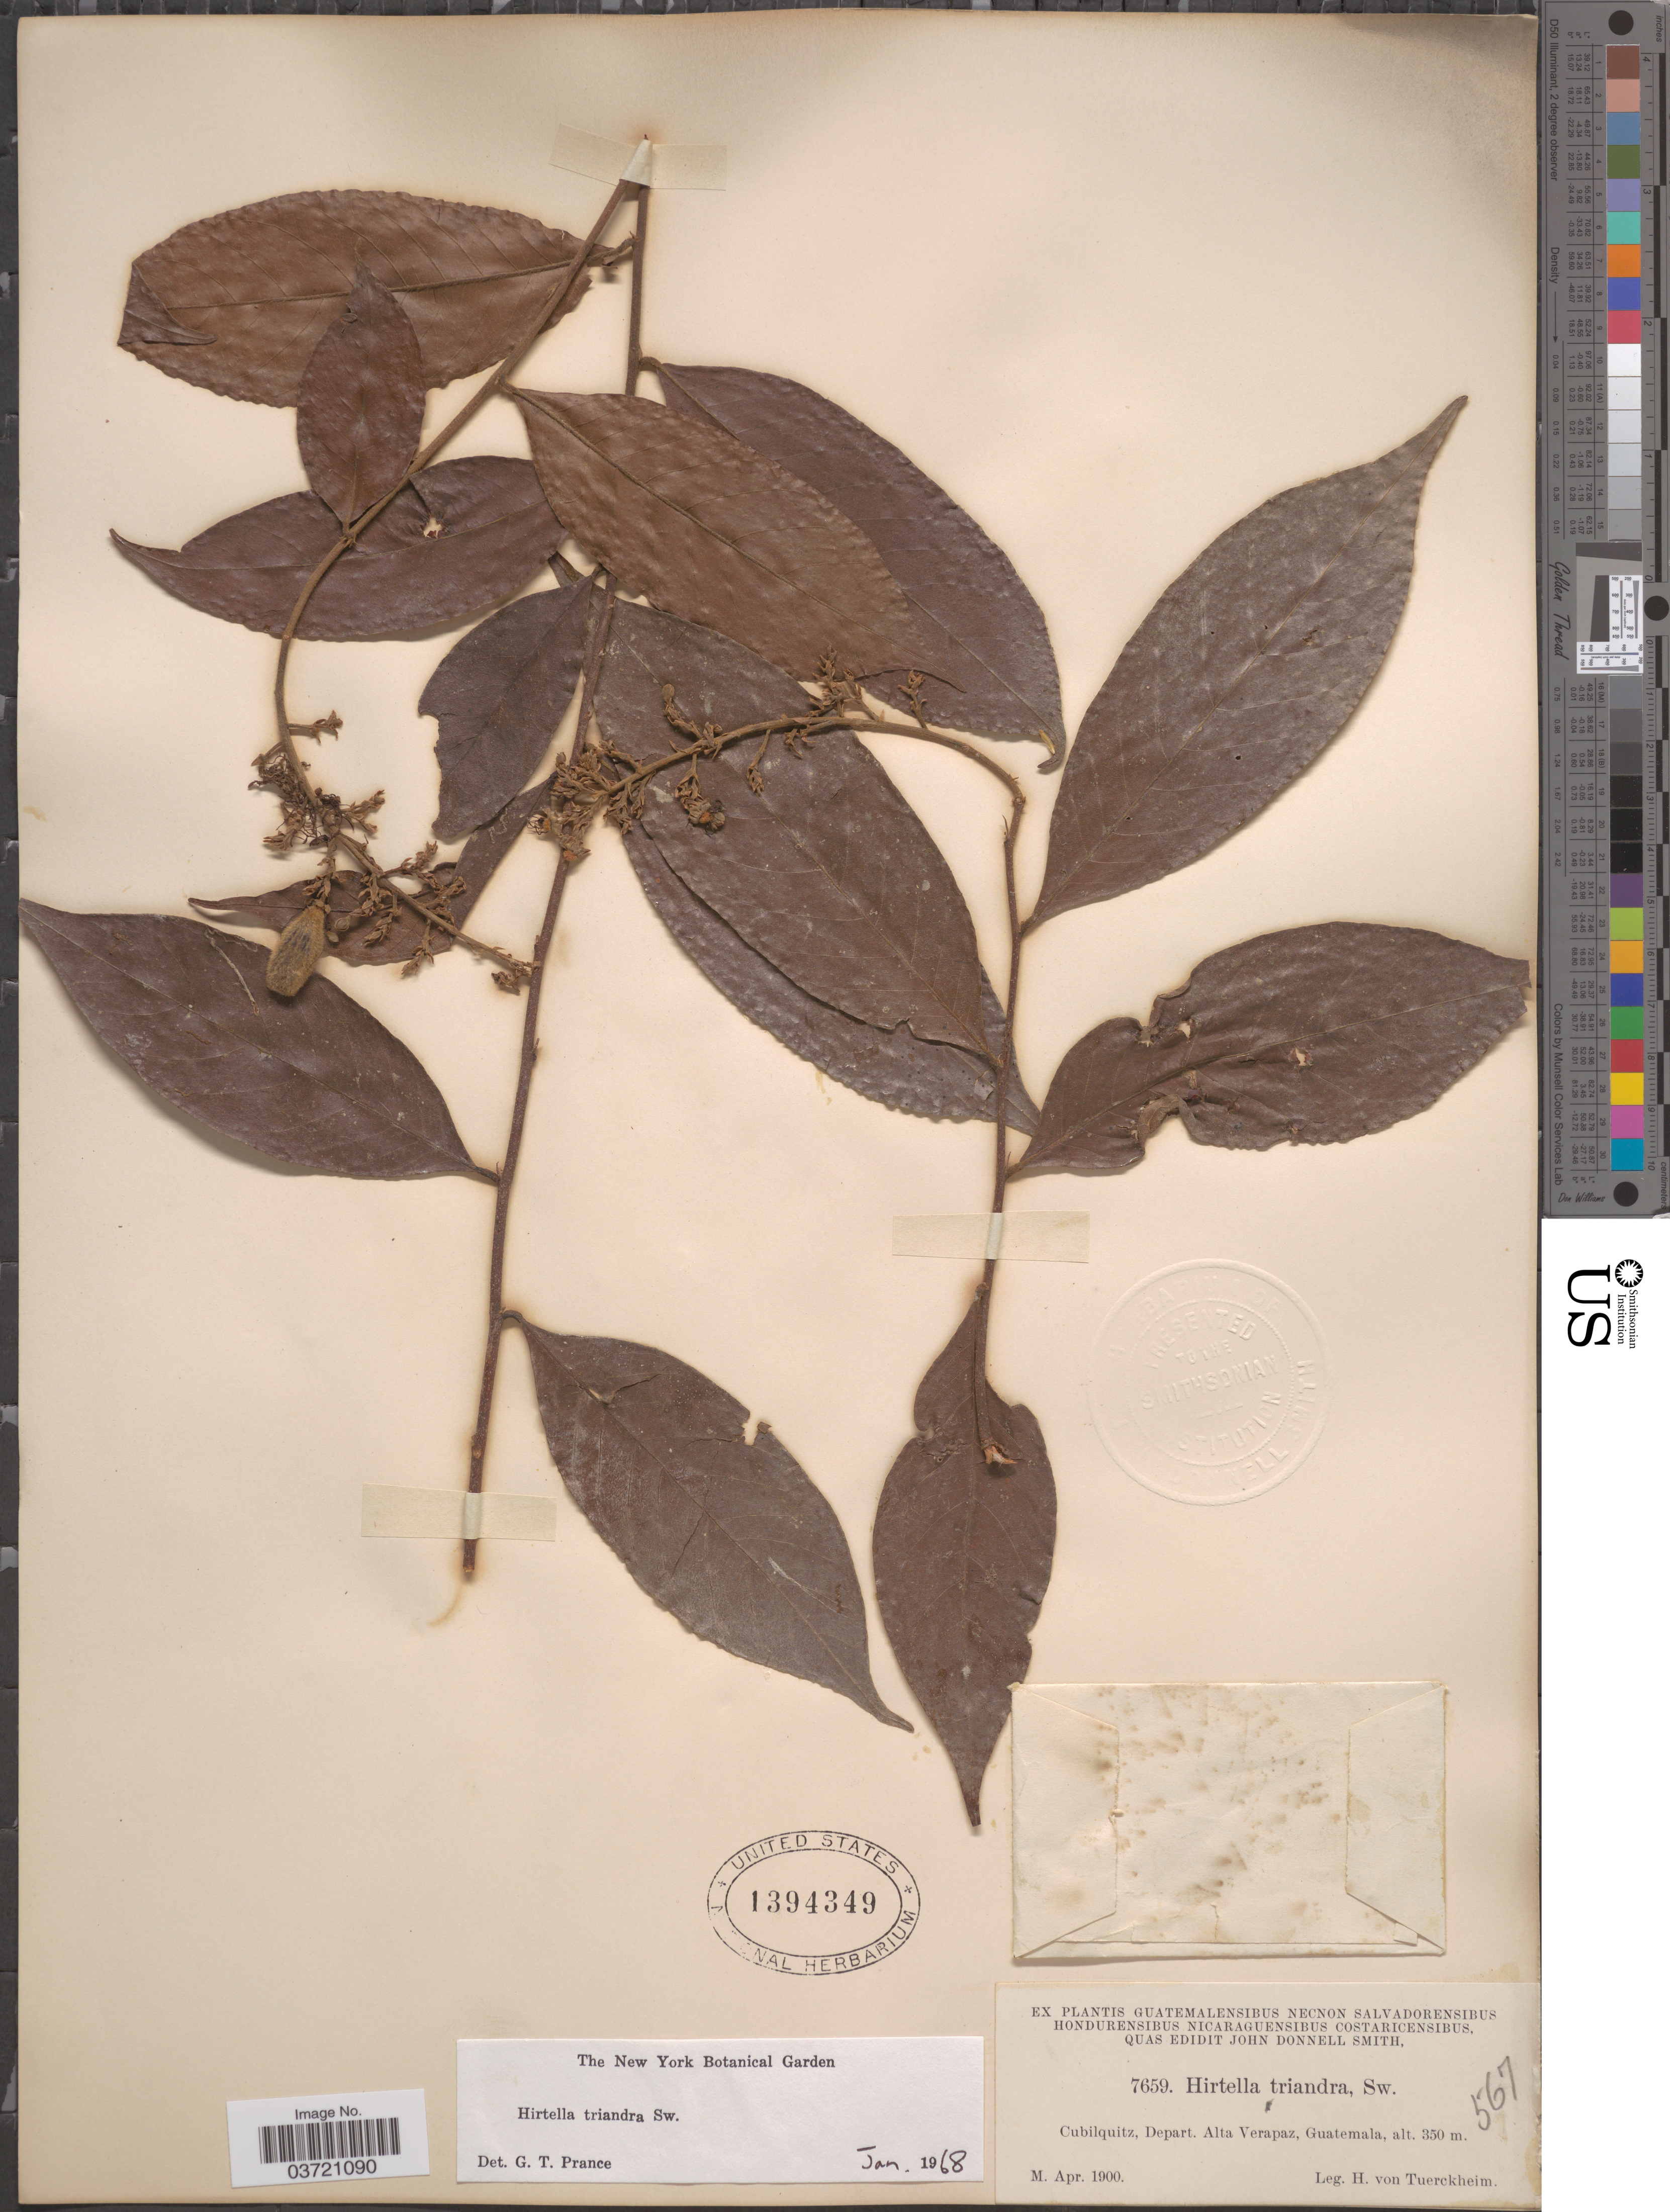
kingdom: Plantae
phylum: Tracheophyta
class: Magnoliopsida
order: Malpighiales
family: Chrysobalanaceae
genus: Hirtella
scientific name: Hirtella triandra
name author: Sw.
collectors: H. von Türckheim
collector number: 7659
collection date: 1900-04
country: Guatemala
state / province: Alta Verapaz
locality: Cubilquitz, Depart. Alta Verapaz.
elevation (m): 350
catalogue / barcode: US 1394349